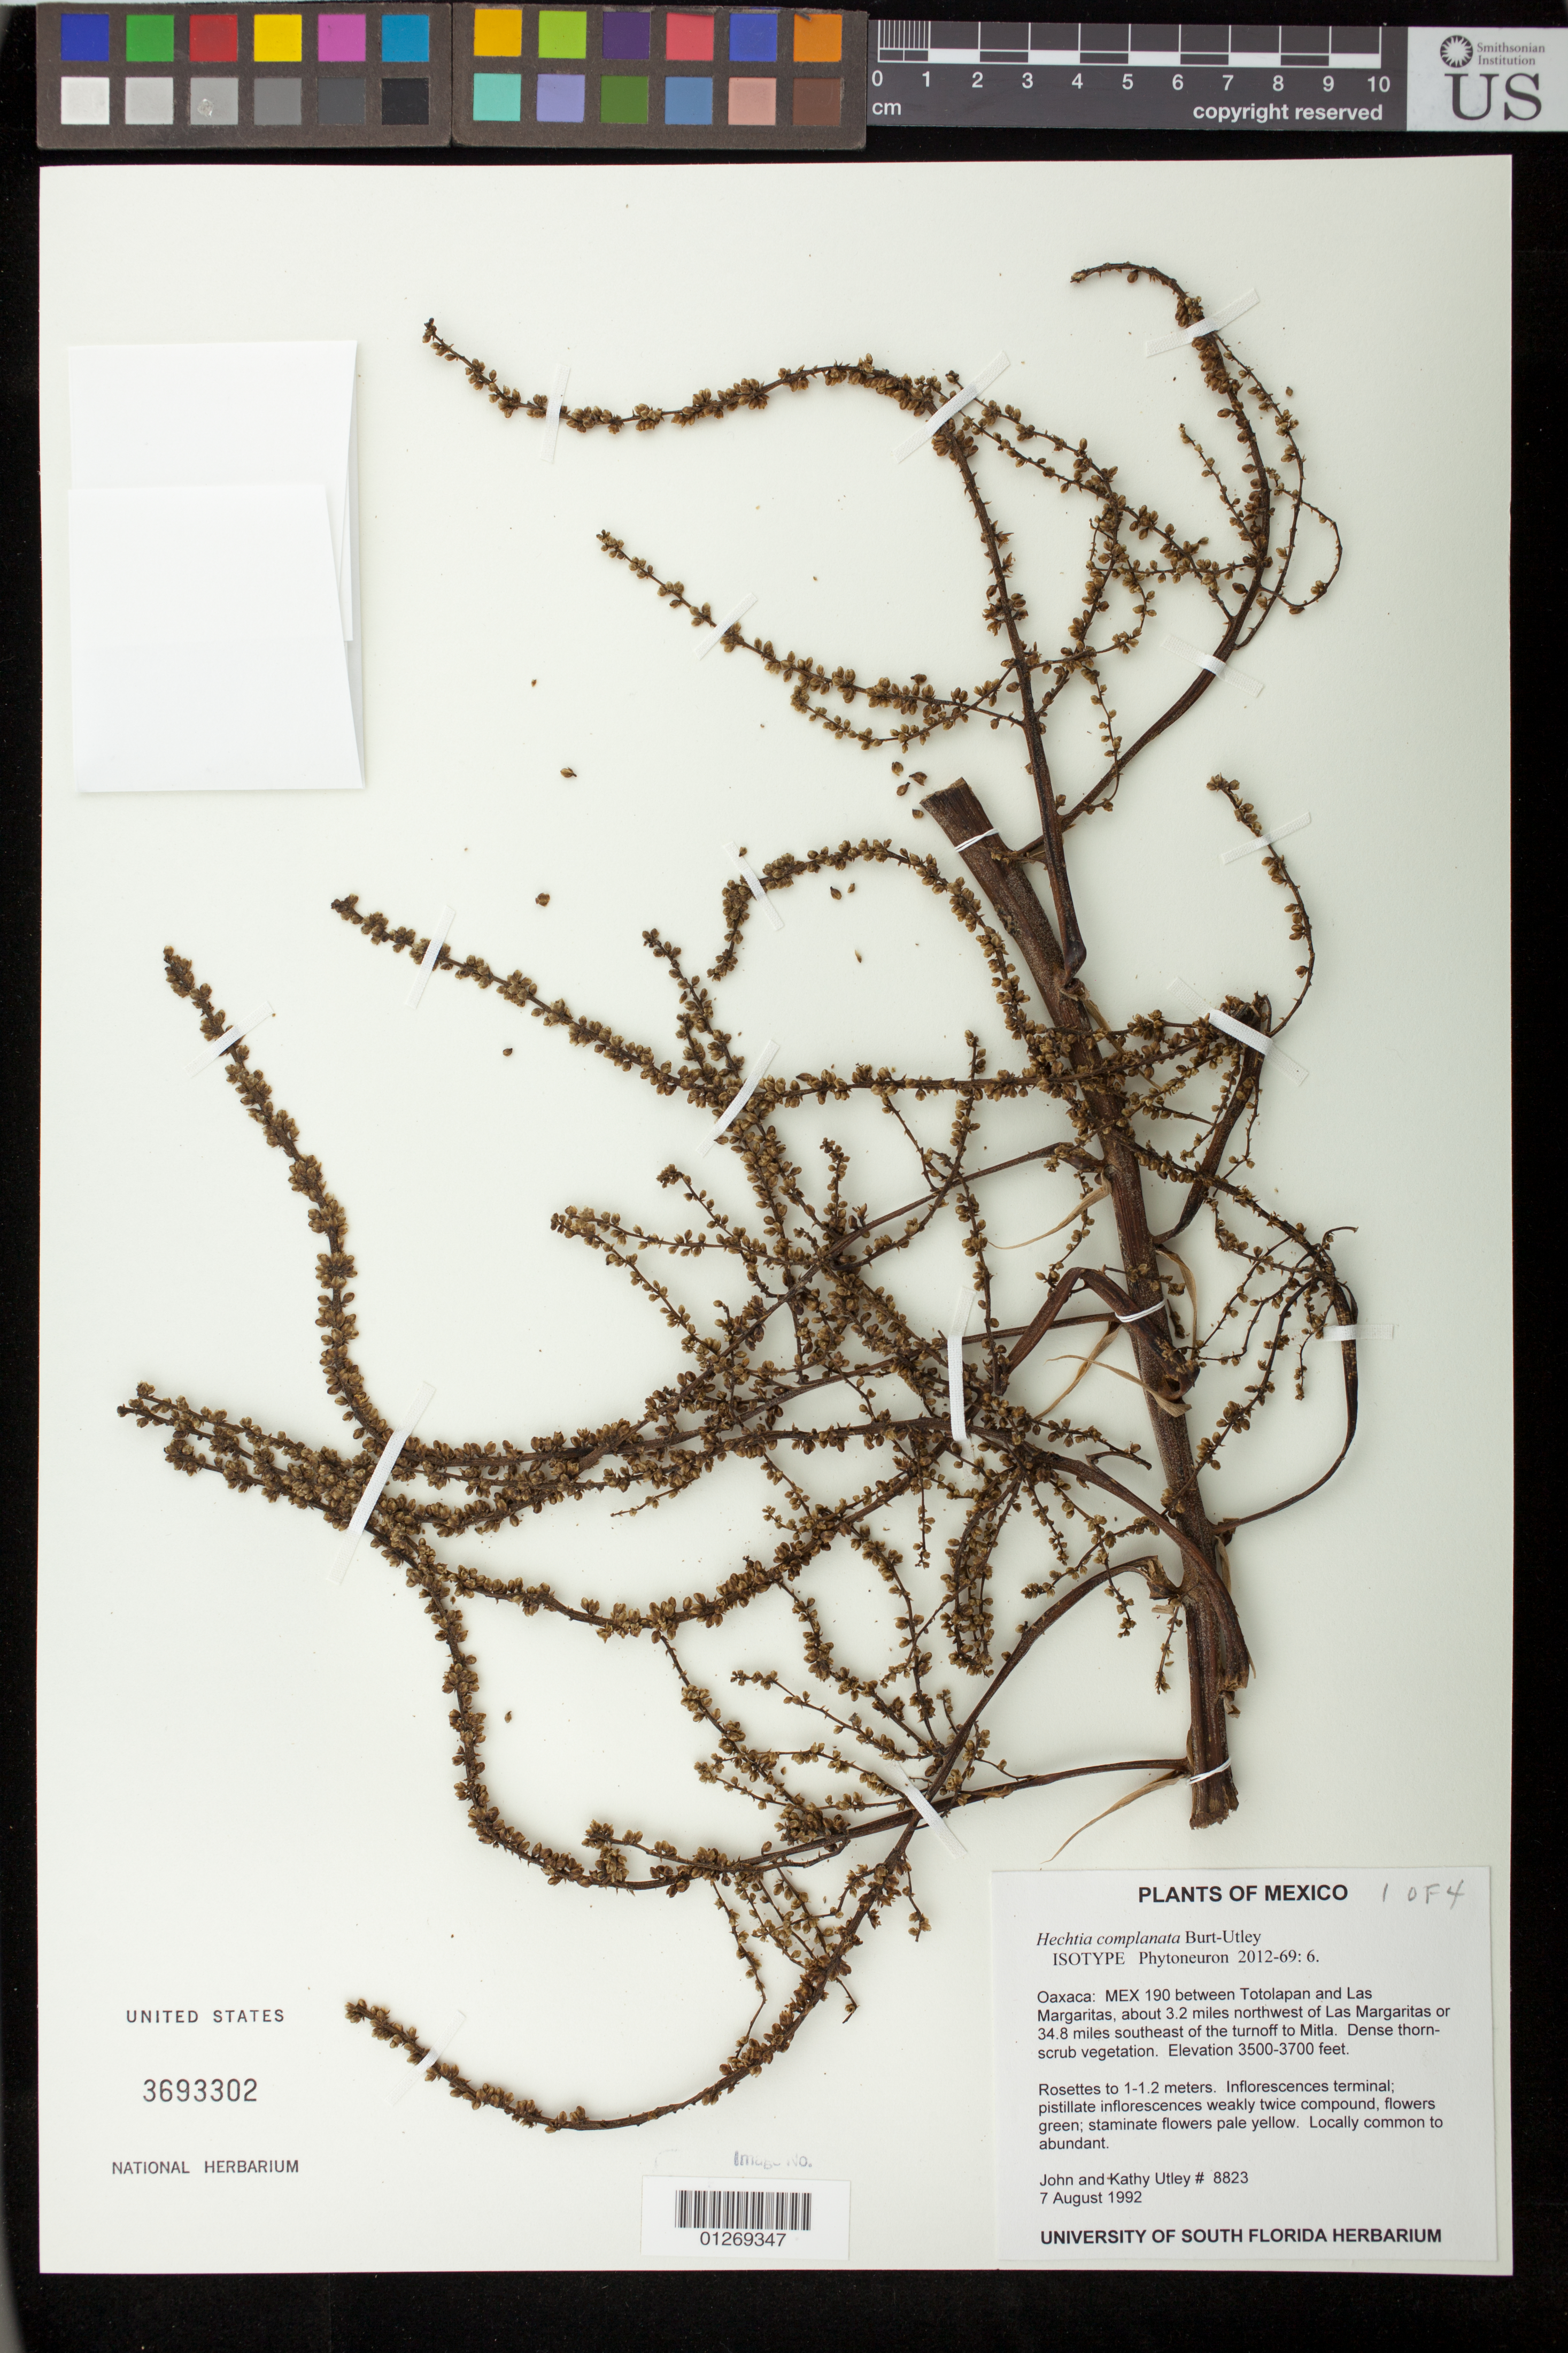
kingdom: Plantae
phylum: Tracheophyta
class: Liliopsida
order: Poales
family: Bromeliaceae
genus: Hechtia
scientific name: Hechtia complanata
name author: Burt-Utley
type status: Isotype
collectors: J. F. Utley & K. M. Burt-Utley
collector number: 8823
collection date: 1992-08-07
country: Mexico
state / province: Oaxaca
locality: Oaxaca: MEX 190 between Totolapan and Las Margaritas, about 3.2 miles northwest of Las Margaritas or 34.8 miles southeast of the turnoff to Mitla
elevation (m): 1067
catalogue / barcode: US 3693302